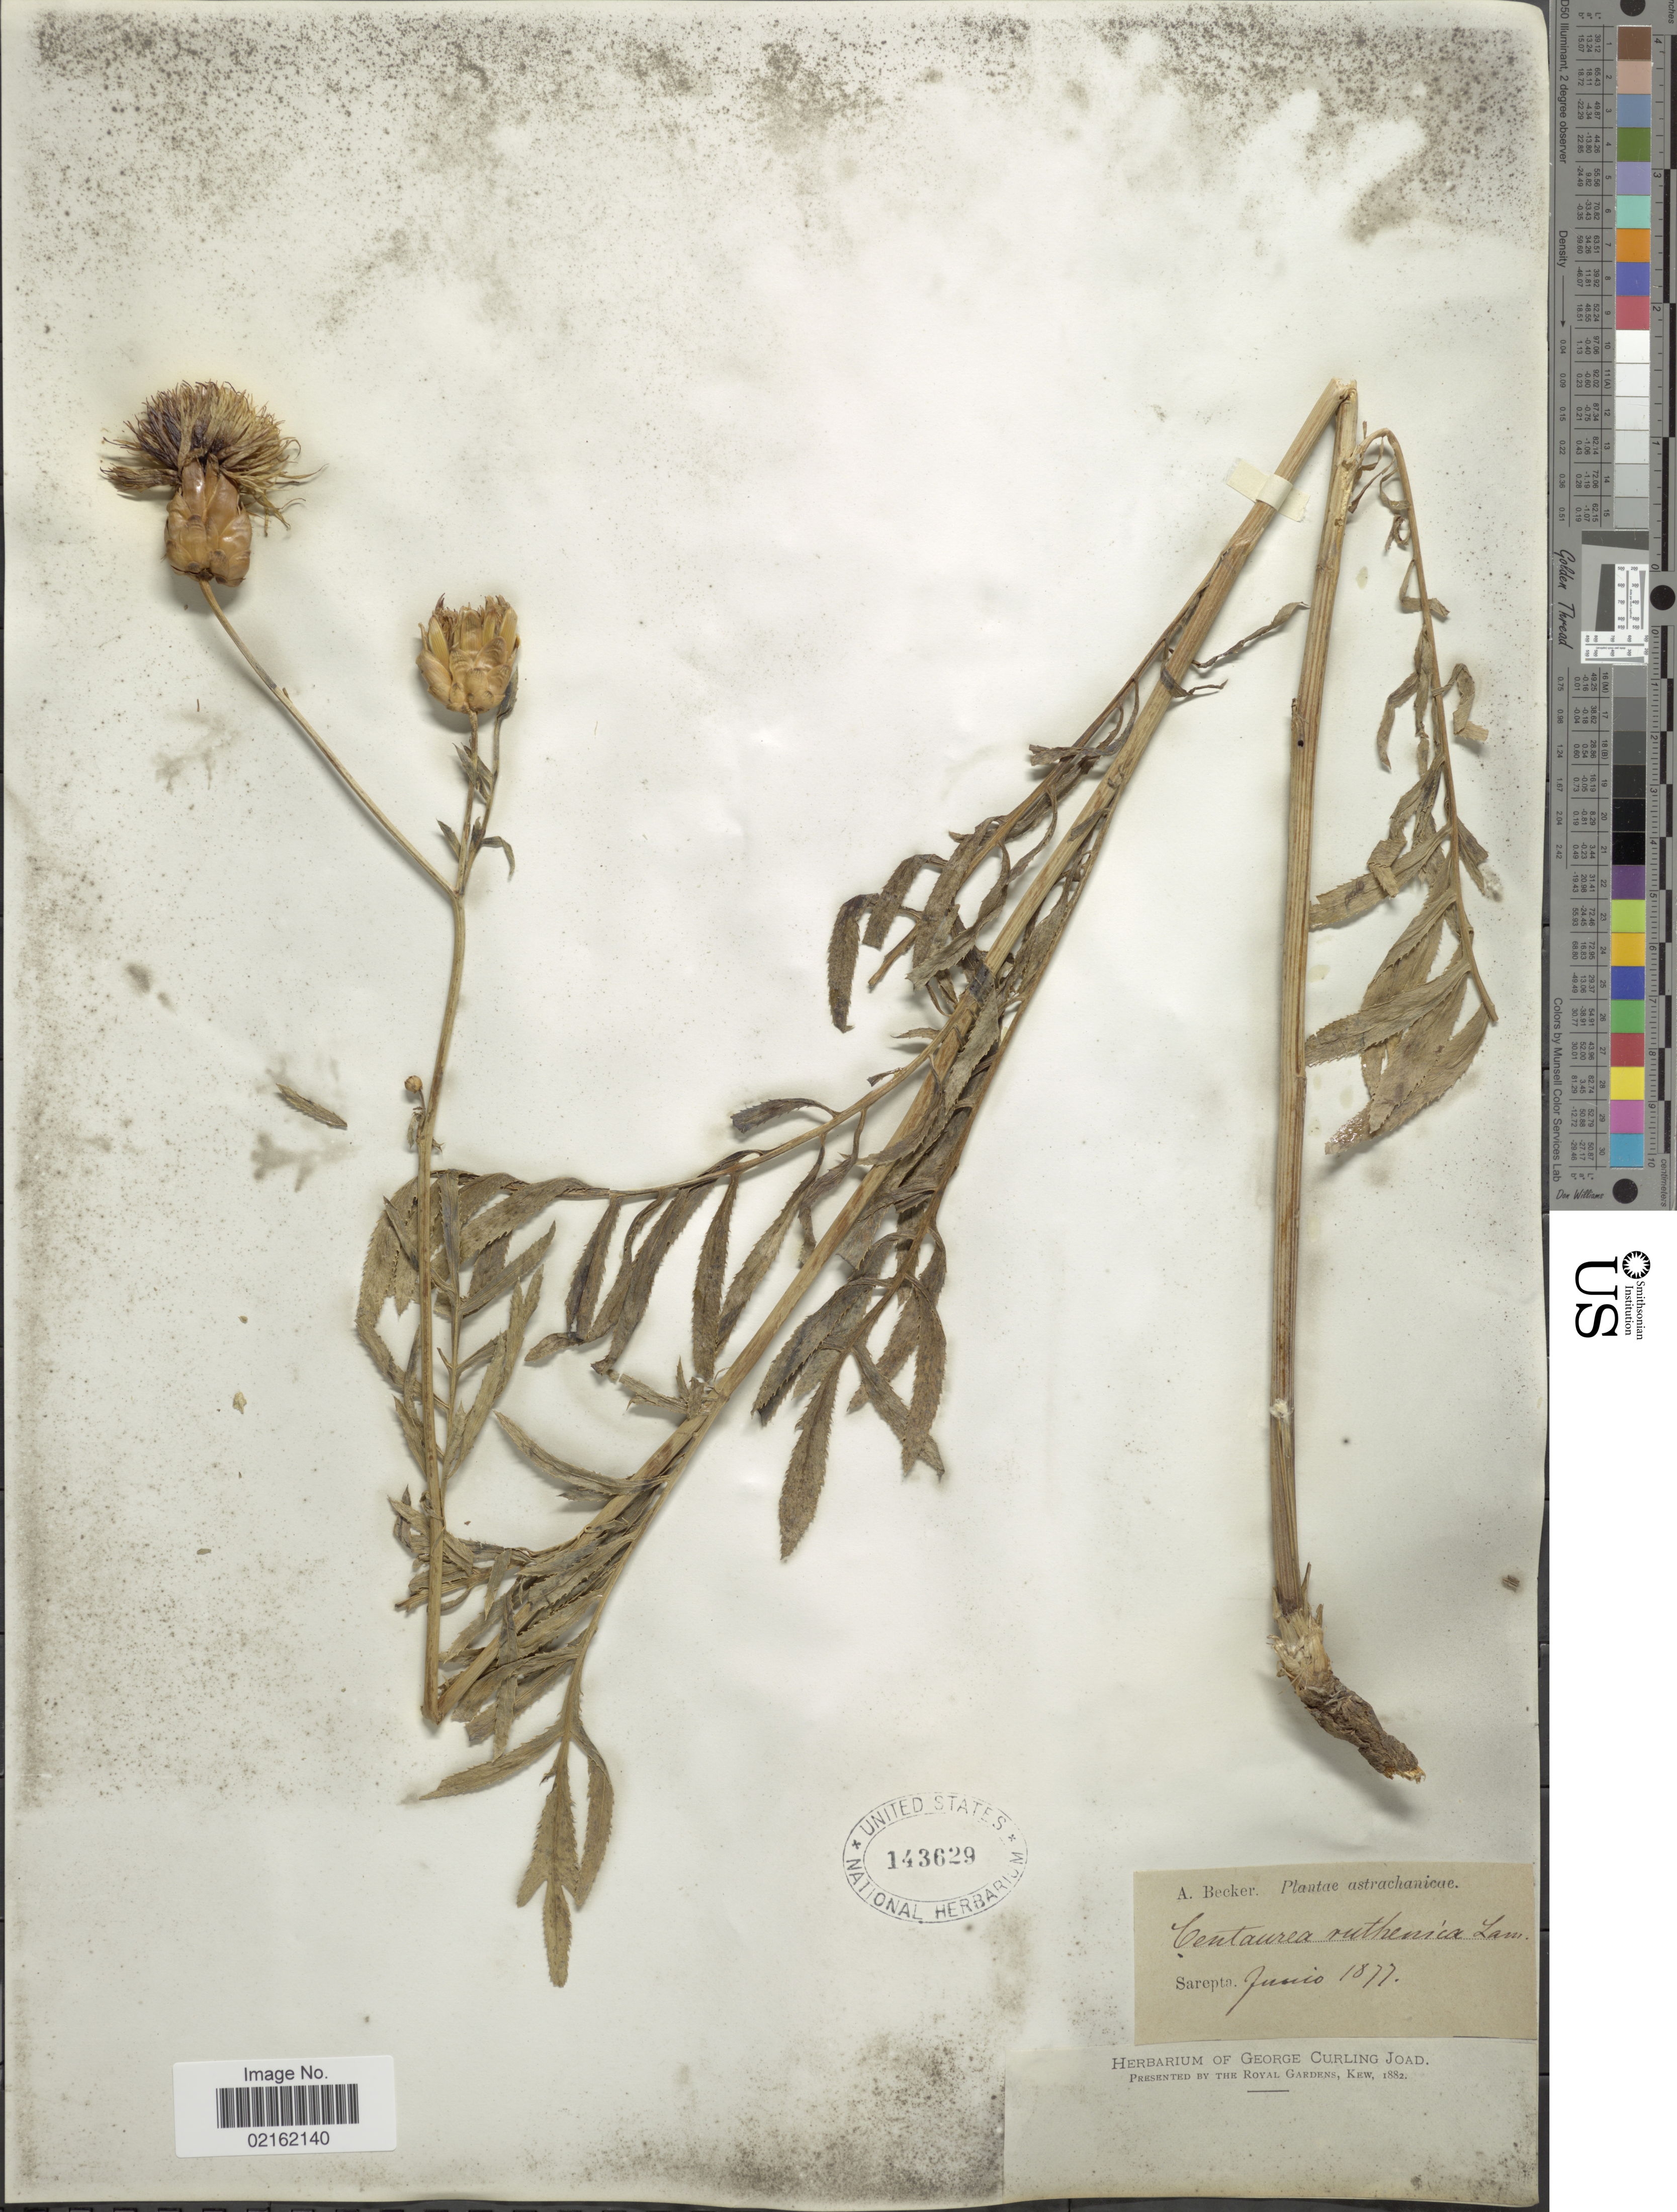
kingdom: Plantae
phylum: Tracheophyta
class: Magnoliopsida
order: Asterales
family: Asteraceae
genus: Rhaponticoides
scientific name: Rhaponticoides ruthenica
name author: (Lam.) M.V.Agab. & Greuter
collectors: A. Becker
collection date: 1877-06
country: Russian Federation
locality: Sarepta, astrachanicae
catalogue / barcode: US 143629